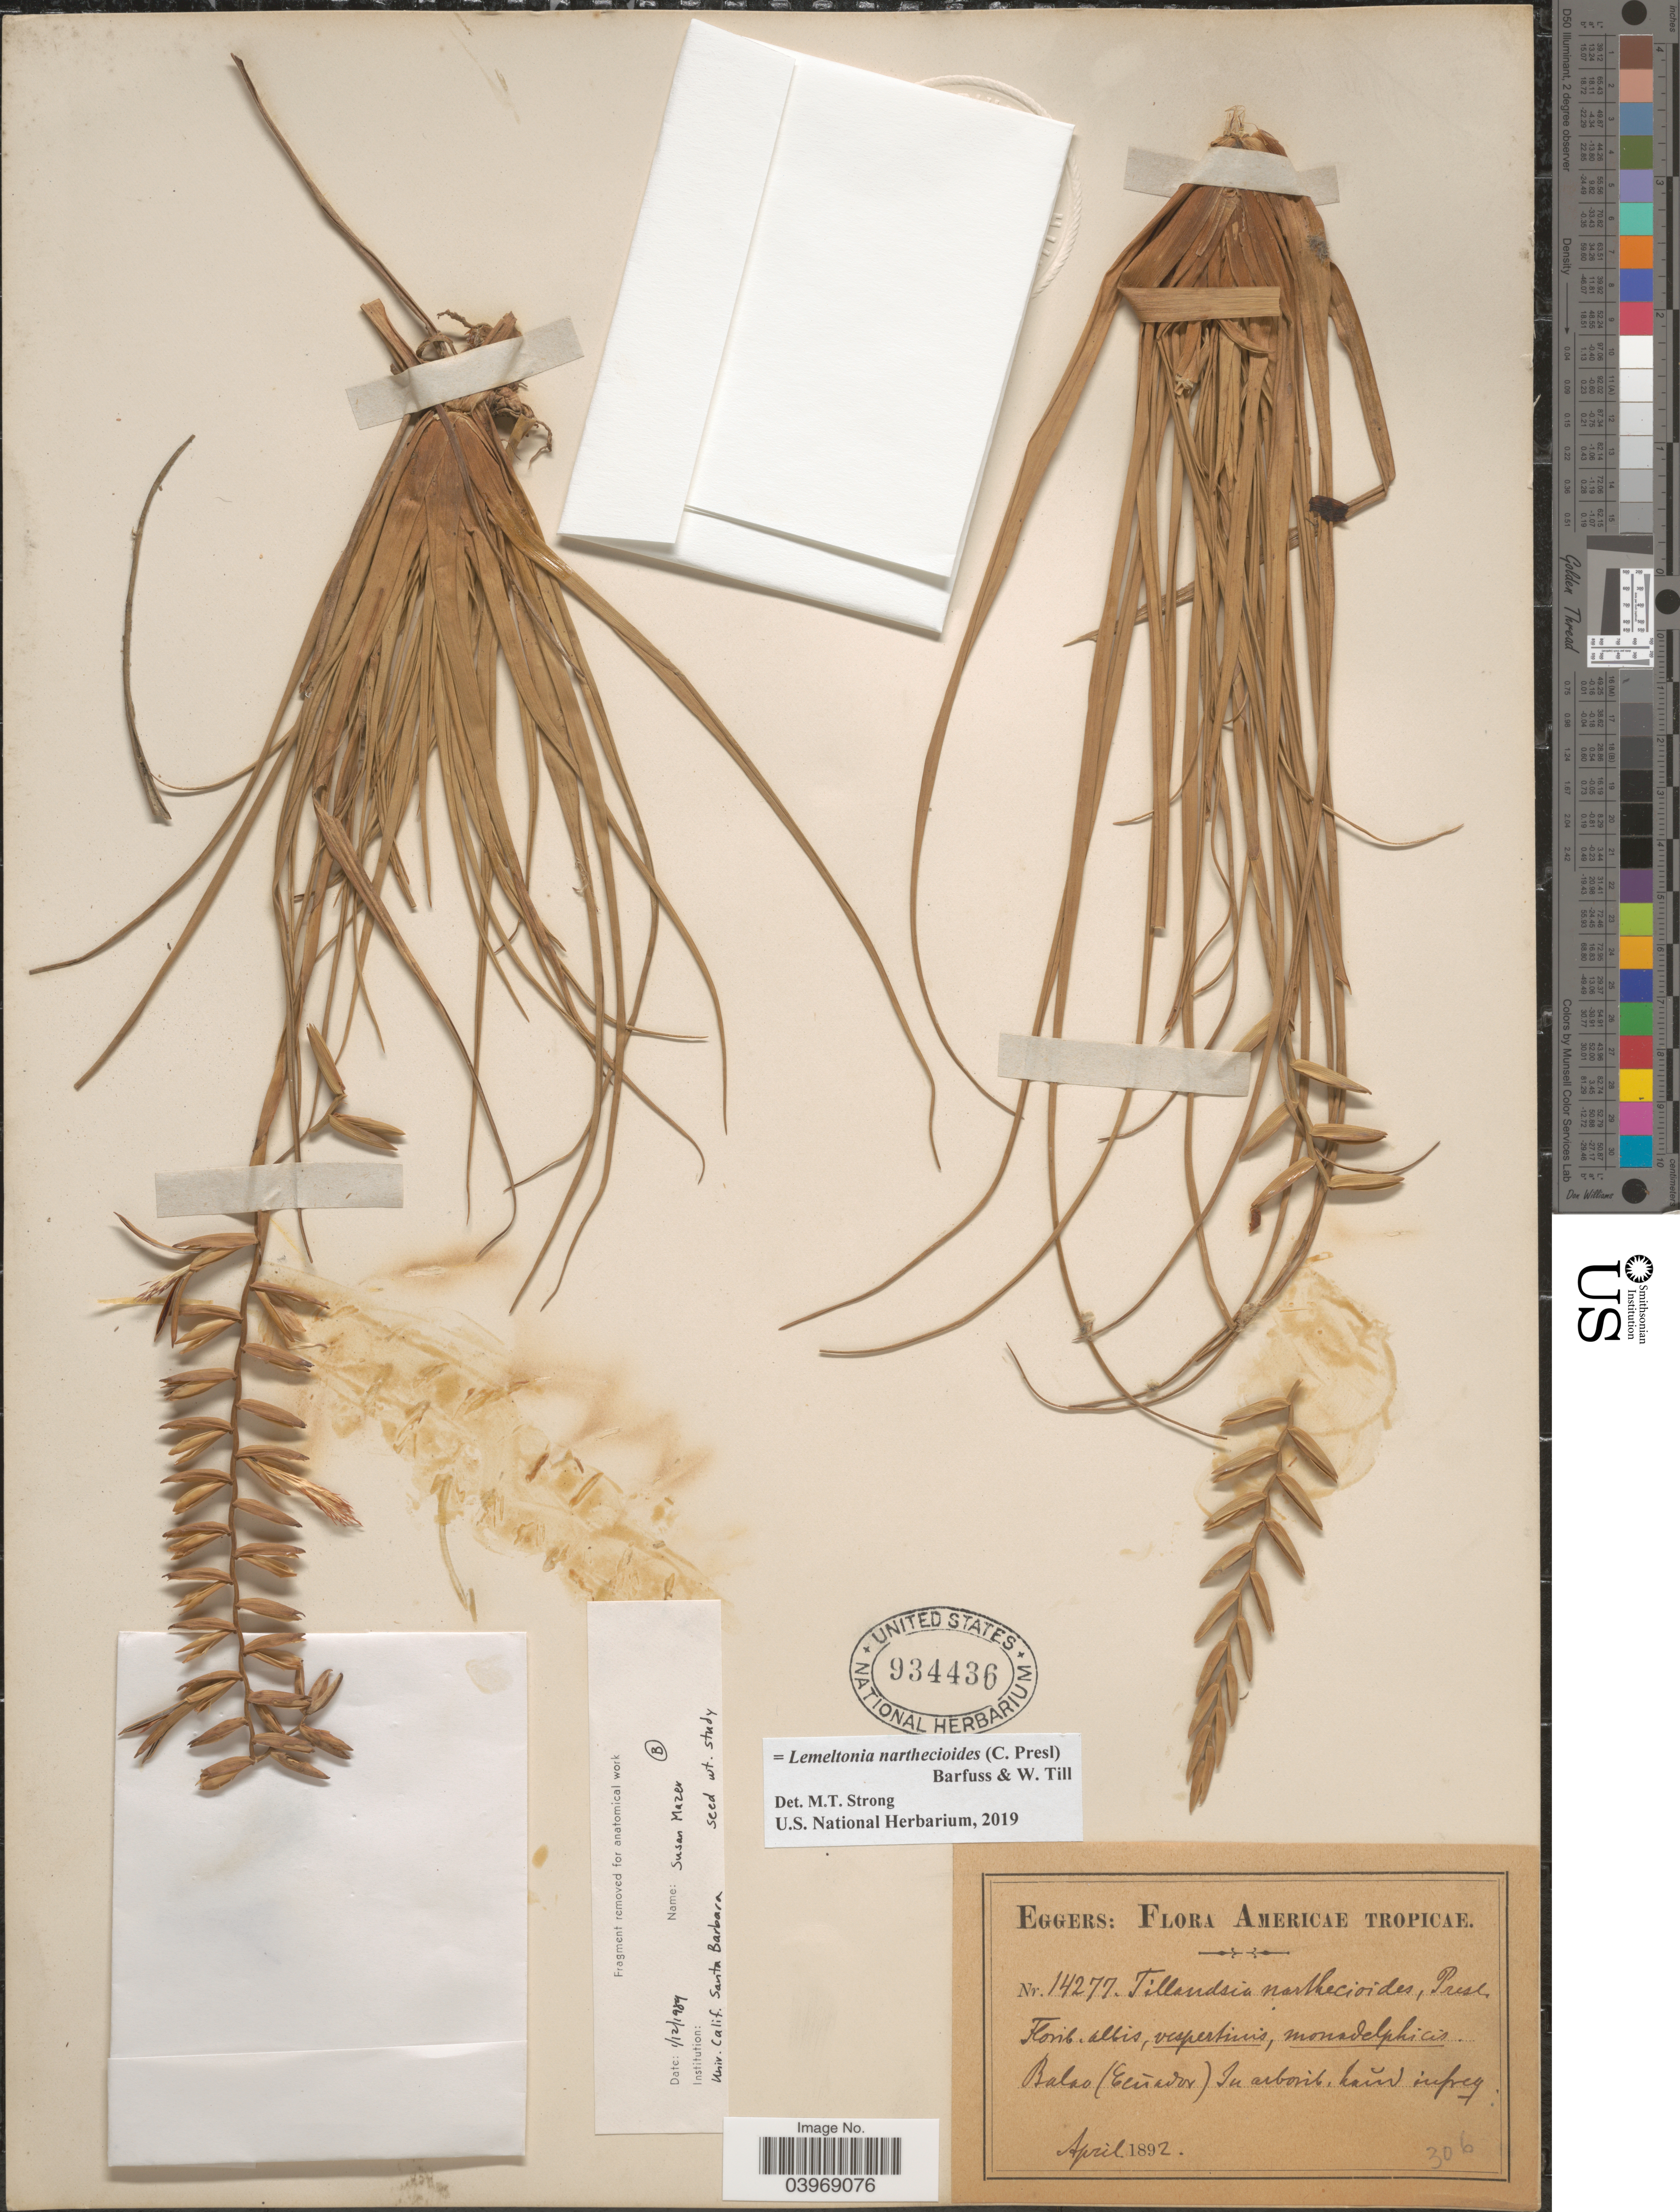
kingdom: Plantae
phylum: Tracheophyta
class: Liliopsida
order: Poales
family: Bromeliaceae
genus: Lemeltonia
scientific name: Lemeltonia narthecioides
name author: (C. Presl) Barfuss & W. Till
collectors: -. Eggers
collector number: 14277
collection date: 1892-04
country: Ecuador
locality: Americae Tropicae. Balao.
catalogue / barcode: US 934436